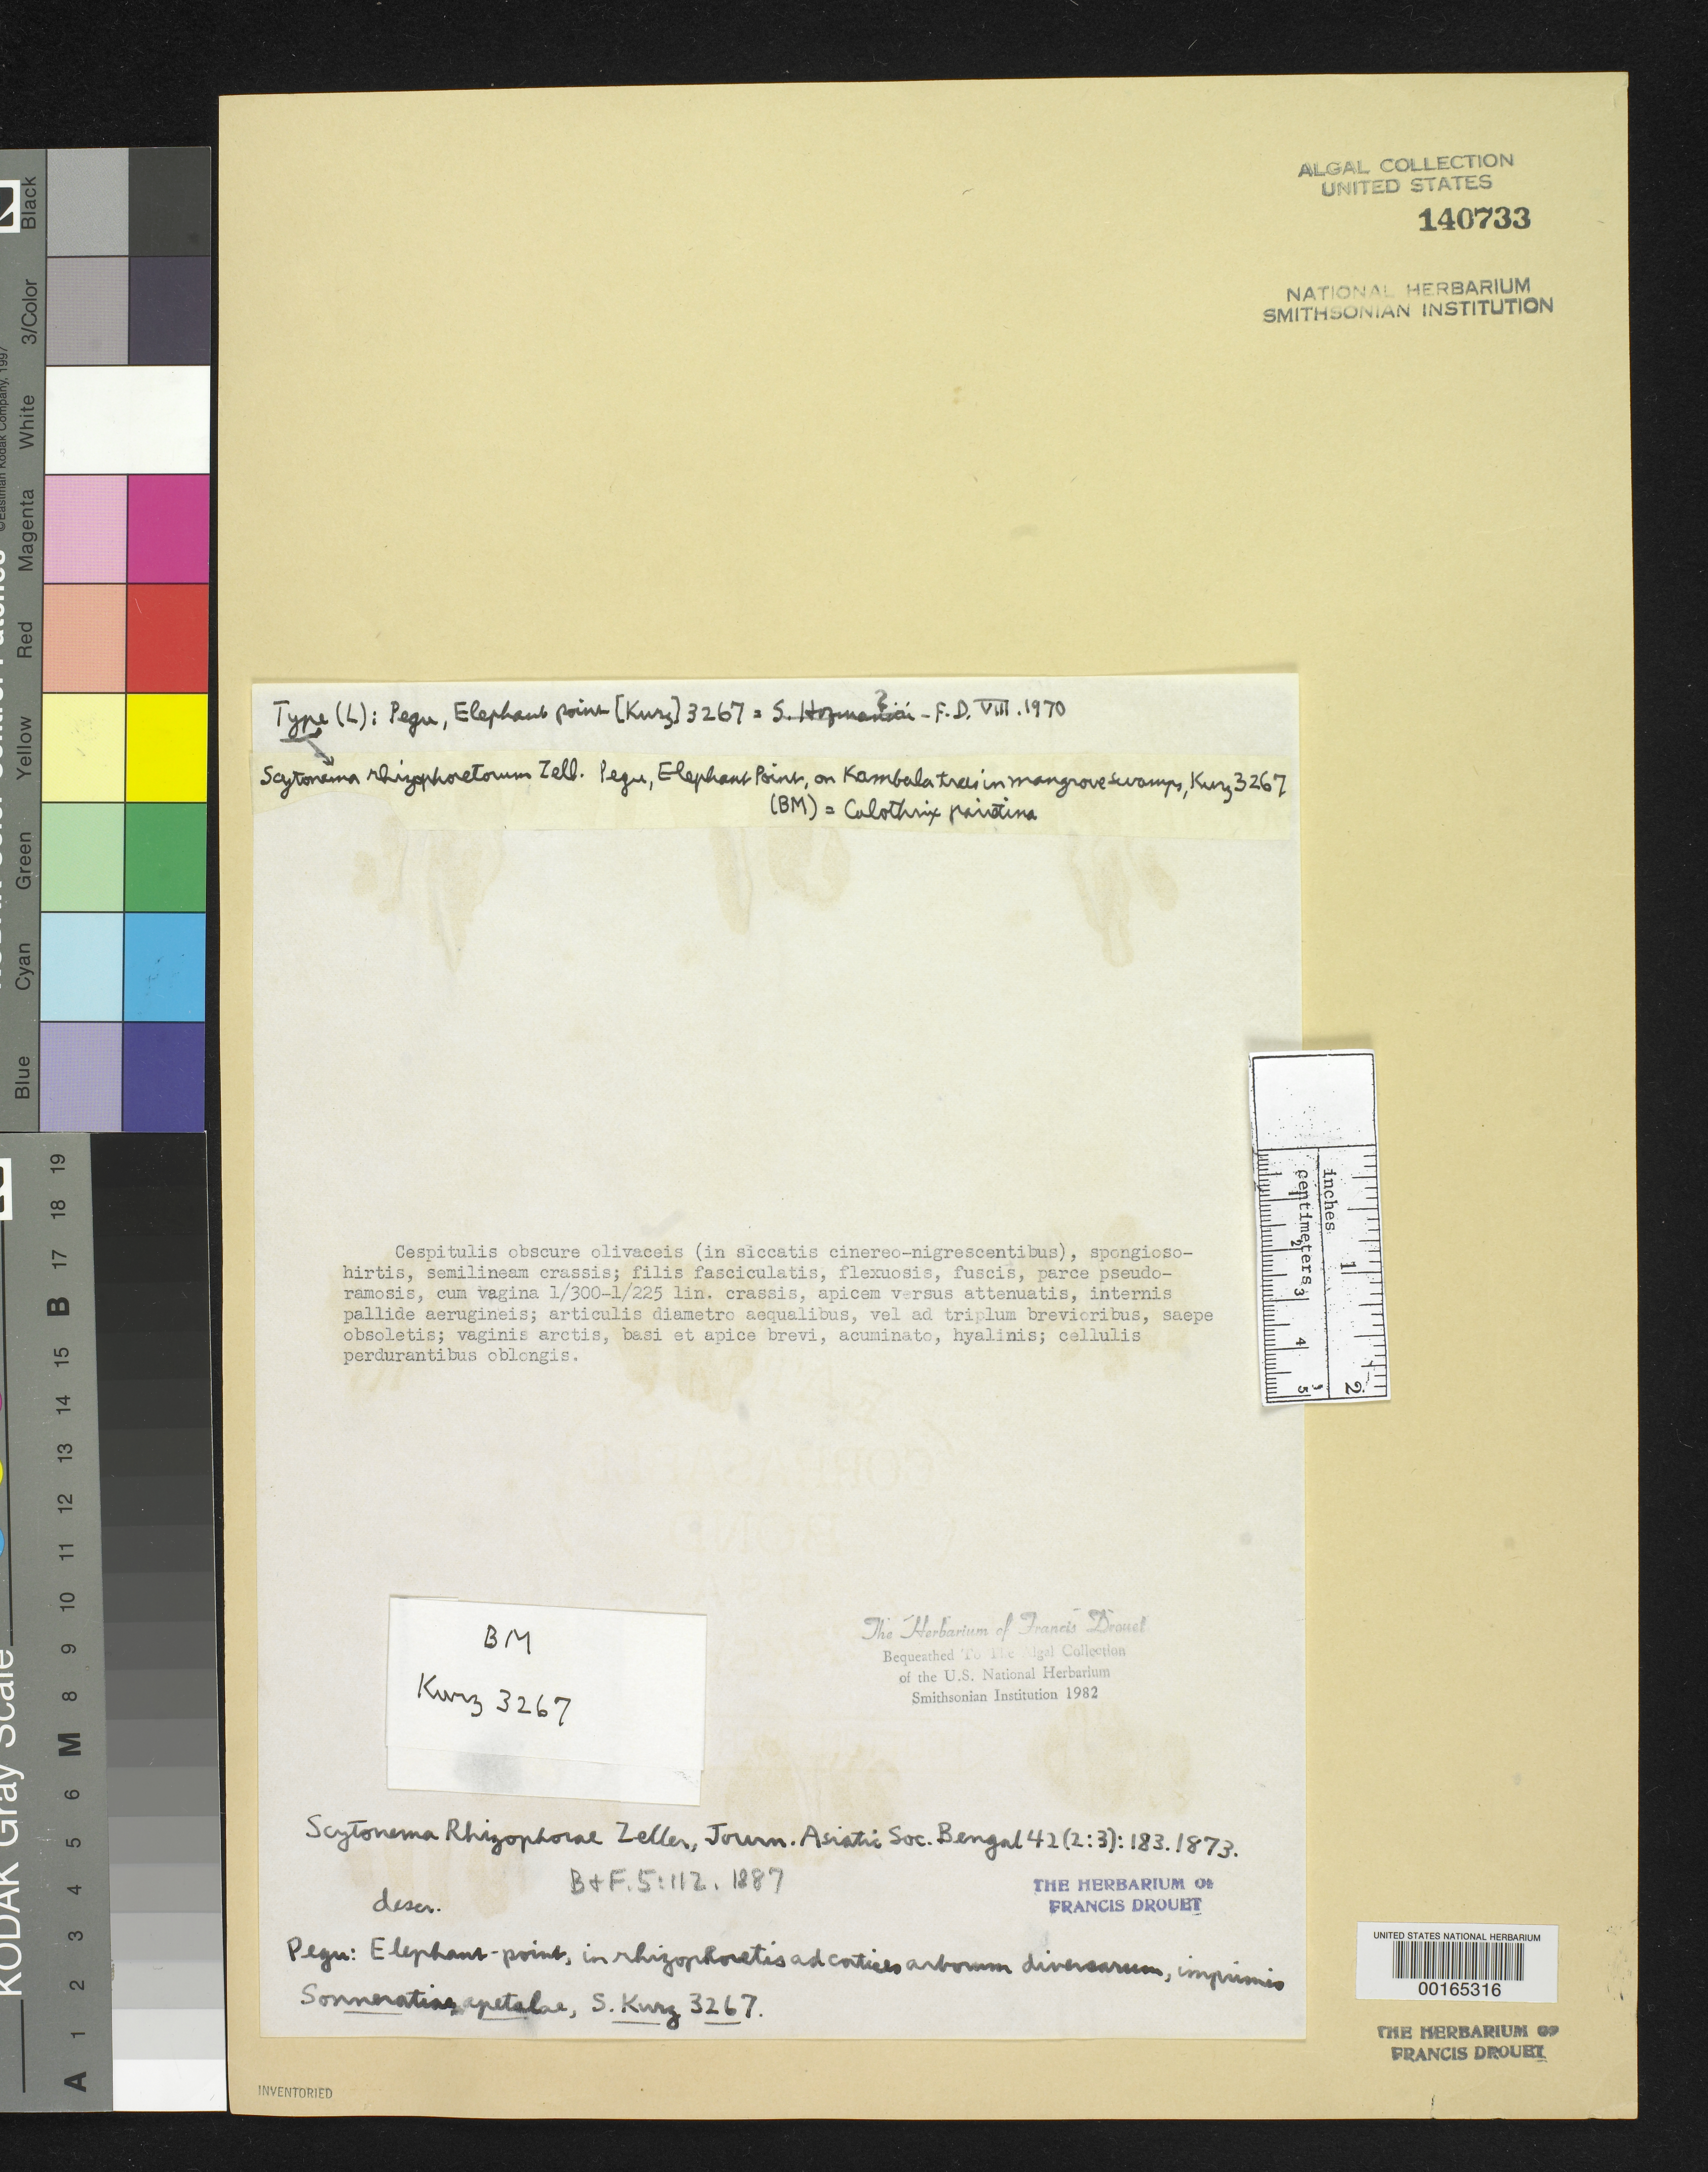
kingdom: Bacteria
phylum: Cyanobacteria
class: Cyanobacteriia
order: Cyanobacteriales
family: Scytonemataceae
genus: Scytonema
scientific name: Scytonema rhizophorae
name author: Zeller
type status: Isotype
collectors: W. Kurz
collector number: Kurz 3267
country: Myanmar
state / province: Pegu Division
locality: Elephant Point, Pegu.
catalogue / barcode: US 140733